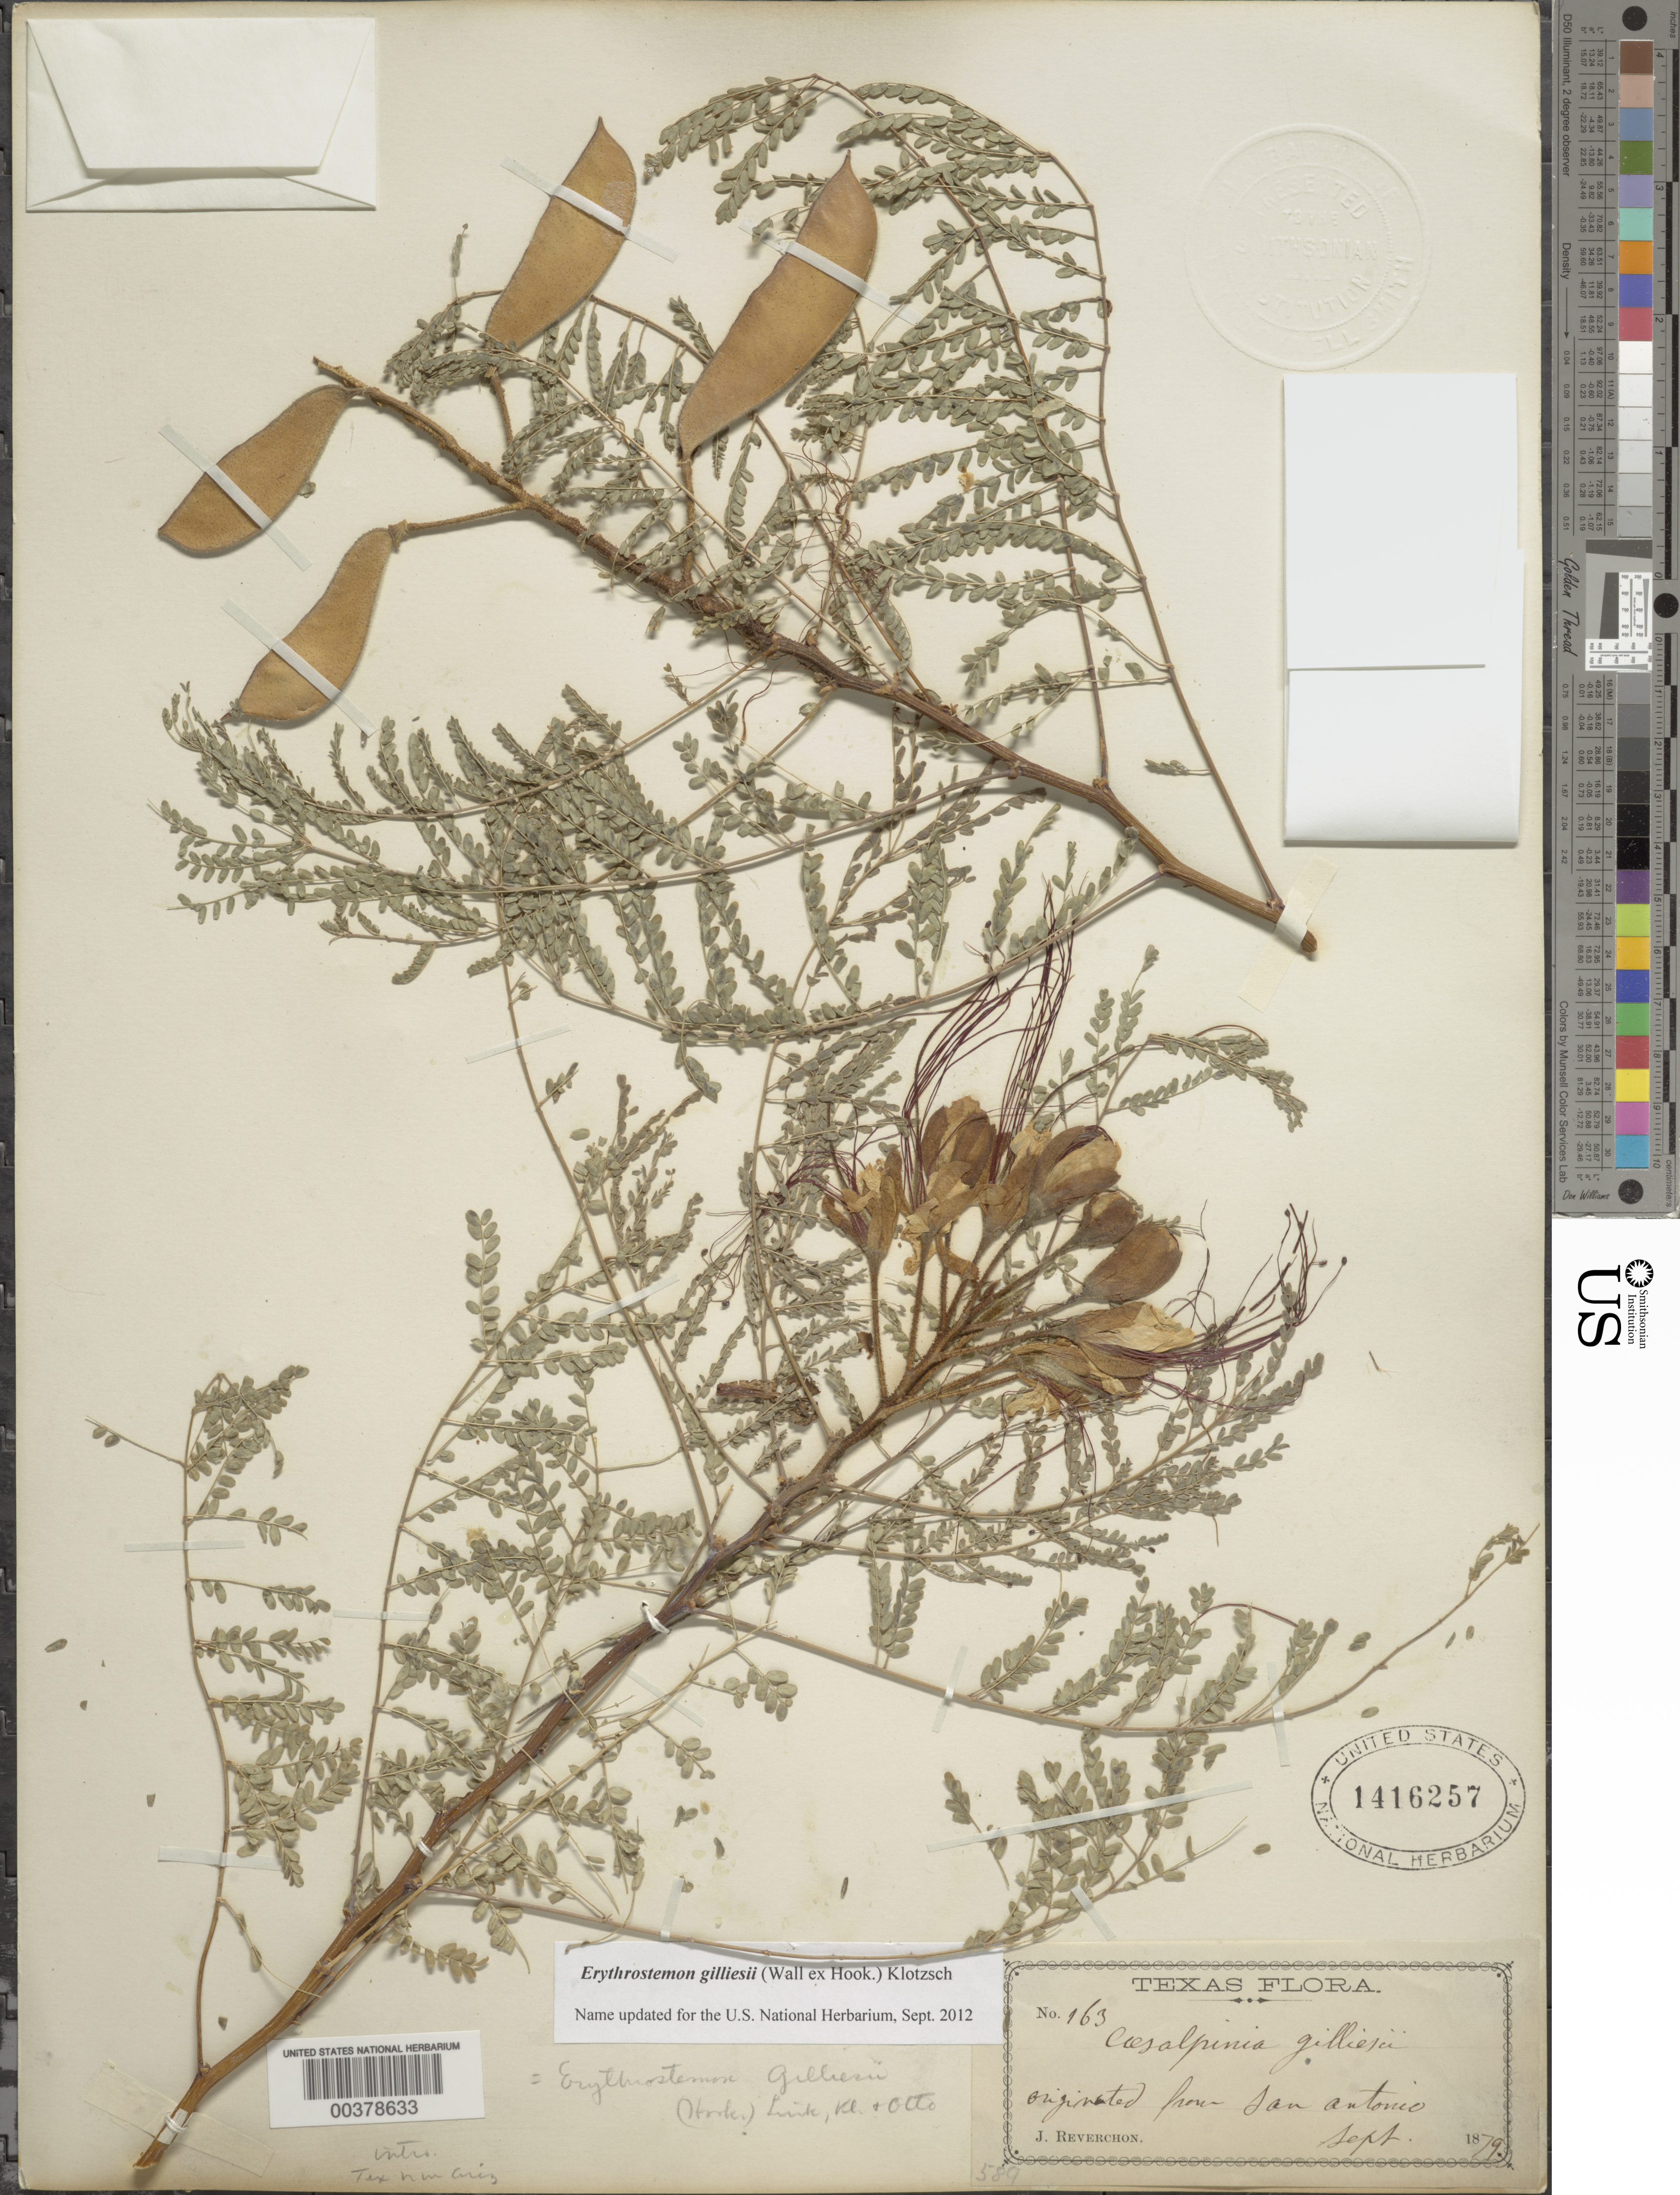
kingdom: Plantae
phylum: Tracheophyta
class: Magnoliopsida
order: Fabales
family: Fabaceae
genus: Erythrostemon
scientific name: Erythrostemon gilliesii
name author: (Hook.) Klotzsch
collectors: J. Reverchon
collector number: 163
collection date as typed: Sep 1879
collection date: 1879-09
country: United States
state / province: Texas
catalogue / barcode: US 1416257